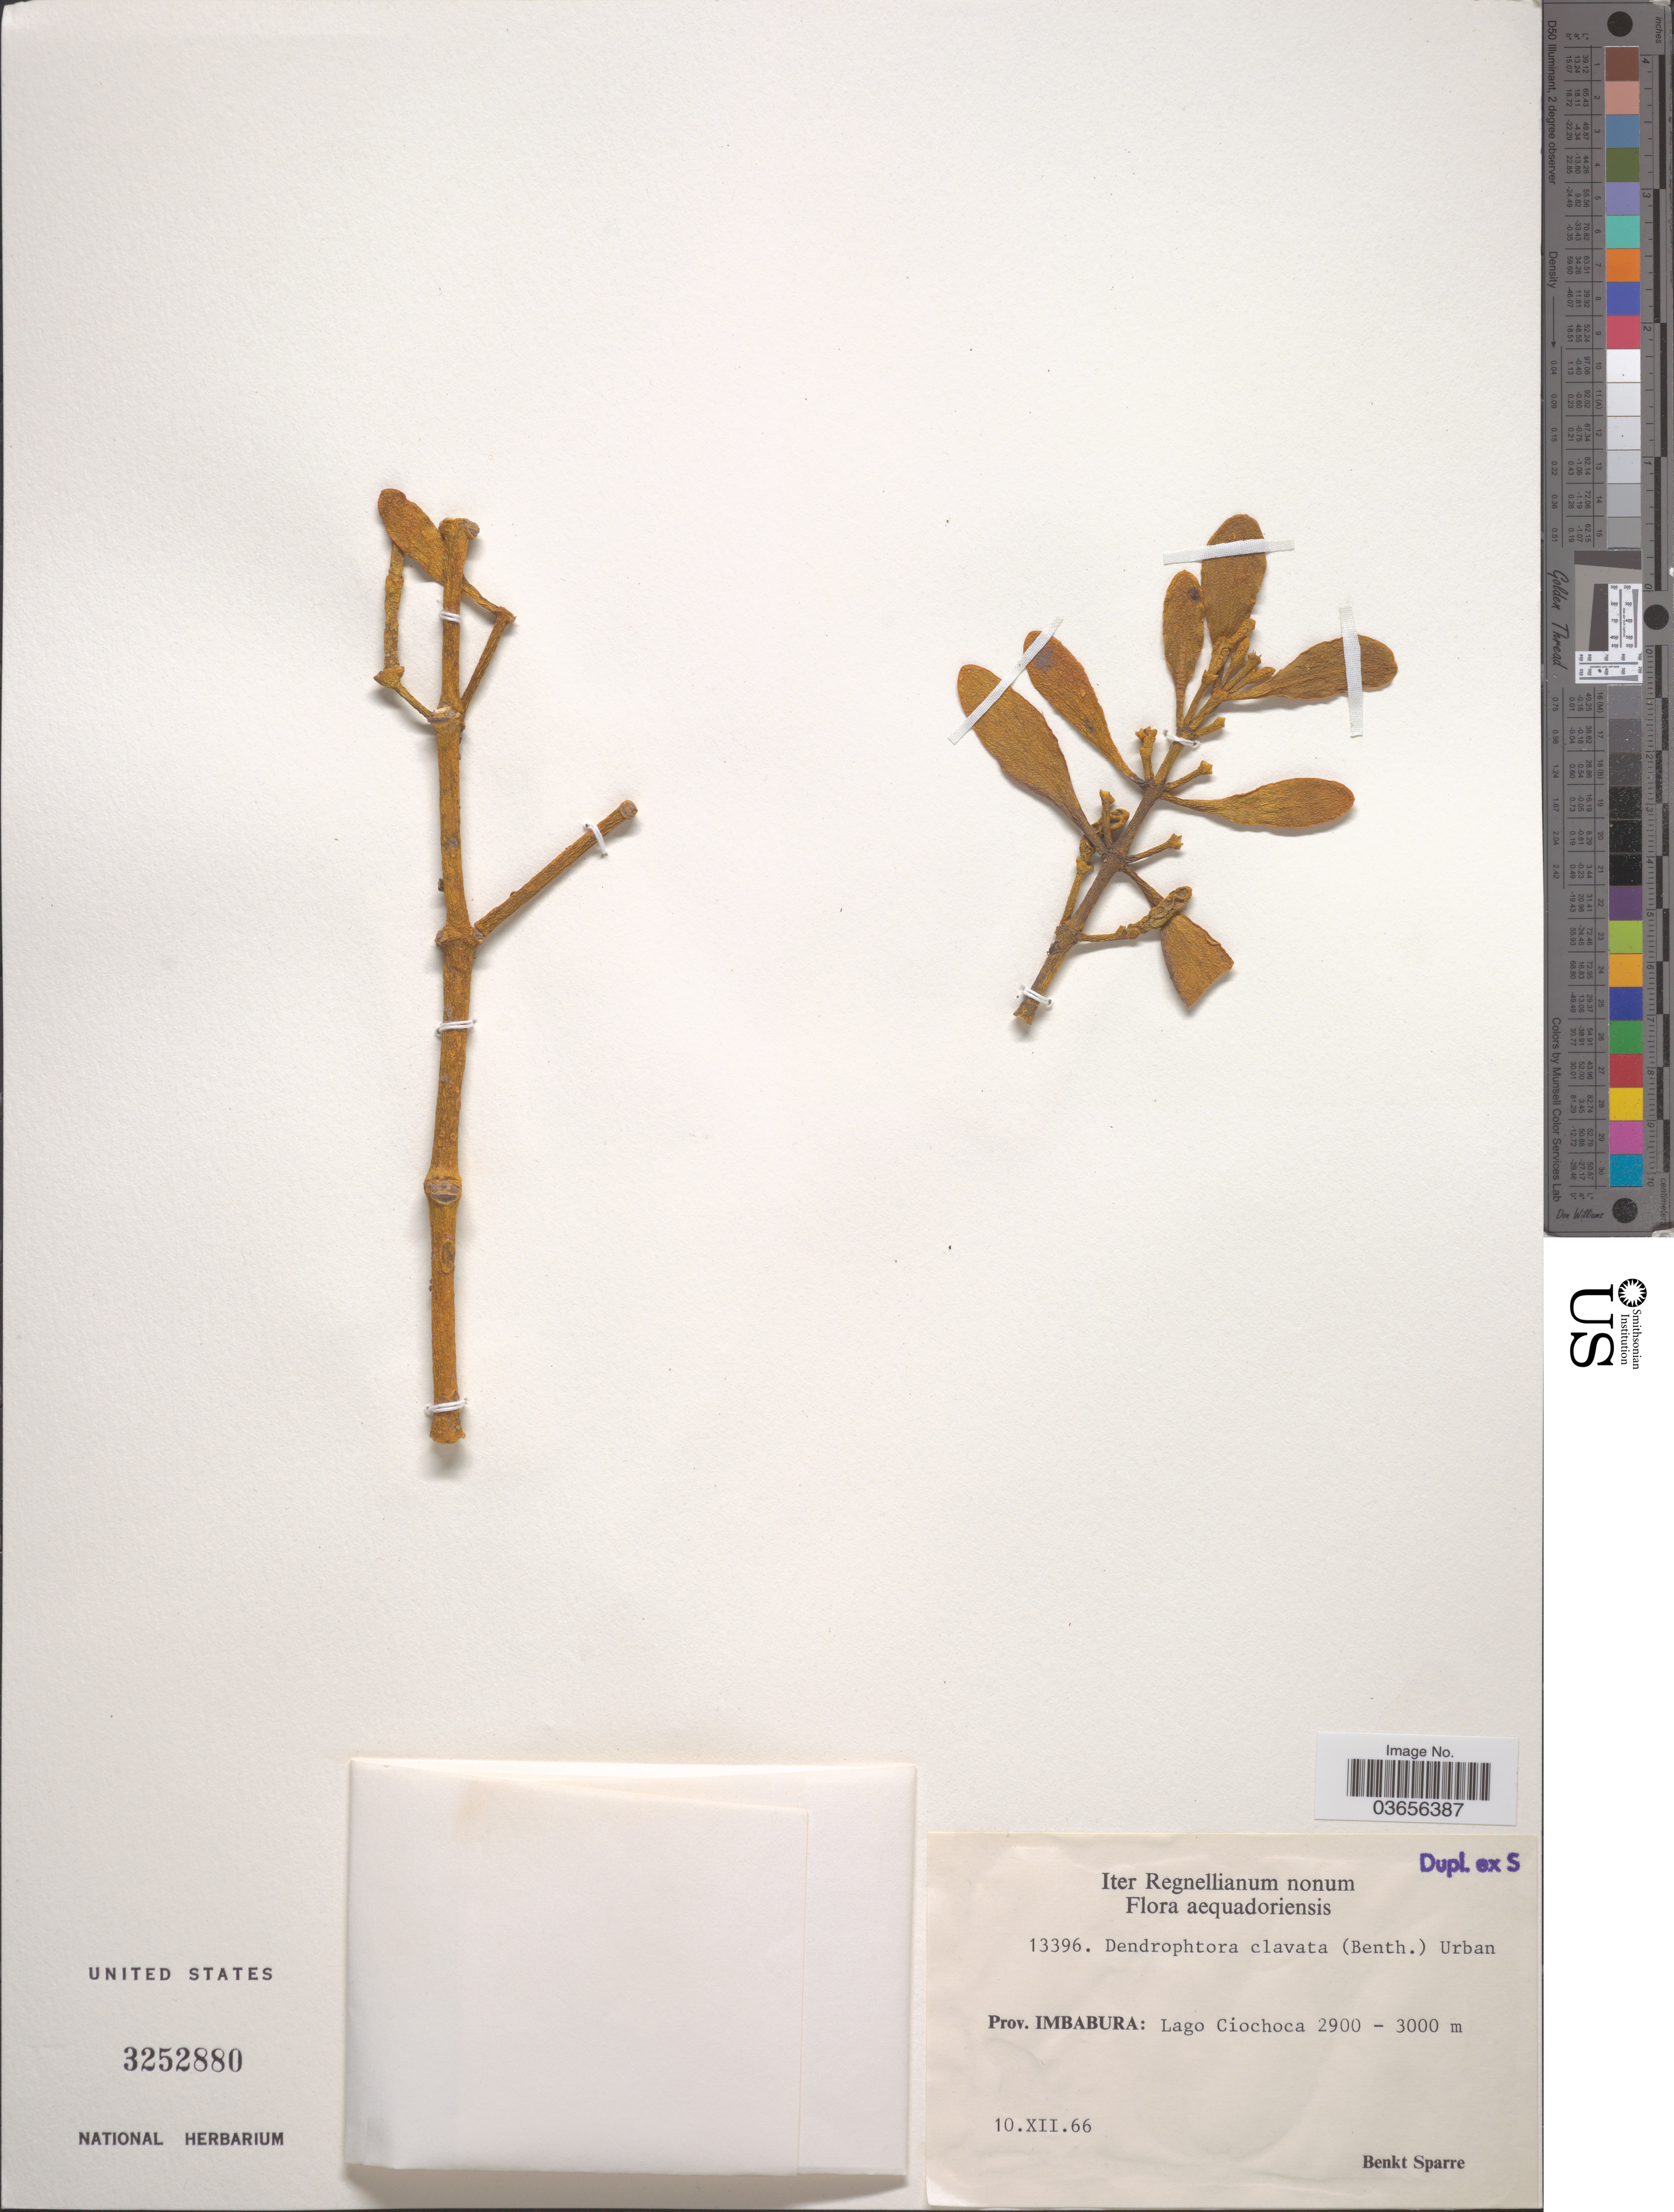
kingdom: Plantae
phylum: Tracheophyta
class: Magnoliopsida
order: Santalales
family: Viscaceae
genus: Dendrophthora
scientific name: Dendrophthora clavata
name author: (Benth.) Urb.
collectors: B. Sparre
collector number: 13396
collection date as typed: Transcribed d/m/y: 10/12/66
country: Ecuador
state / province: Imbabura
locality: Lago Ciochoca.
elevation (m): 2900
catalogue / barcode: US 3252880